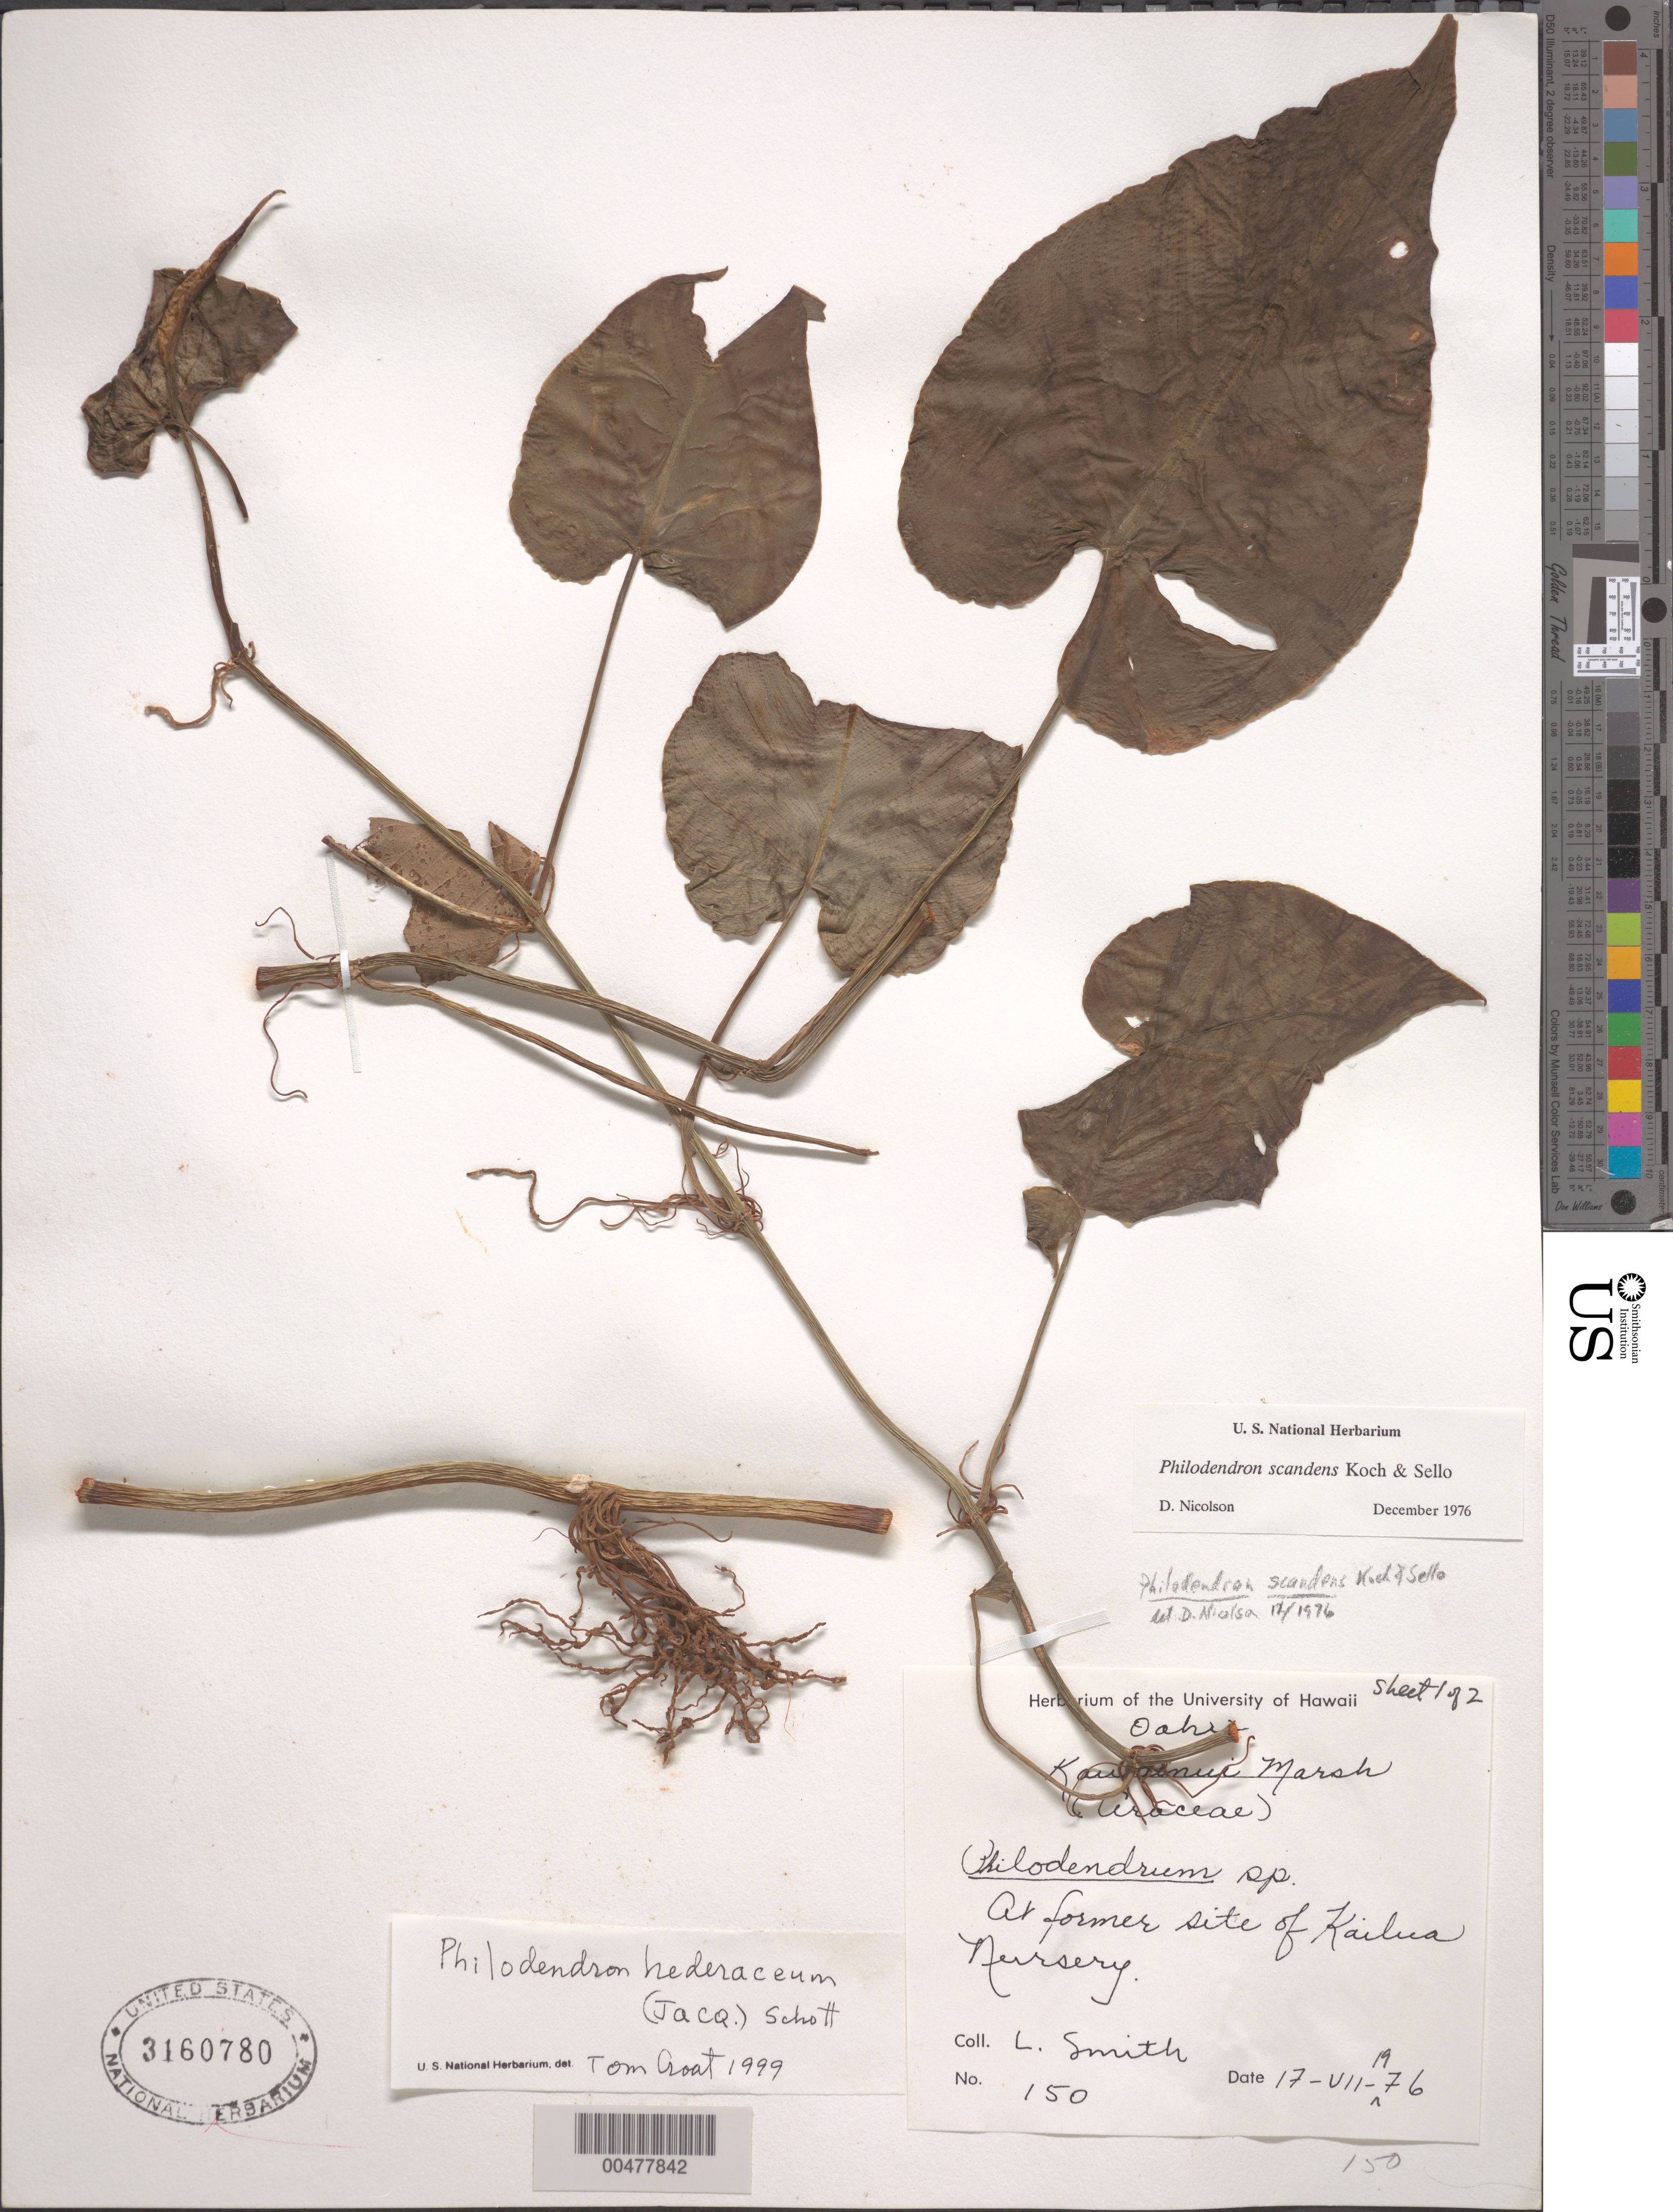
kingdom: Plantae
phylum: Tracheophyta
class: Liliopsida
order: Alismatales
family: Araceae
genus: Philodendron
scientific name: Philodendron hederaceum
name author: (Jacq.) Schott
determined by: Croat, Thomas B., Missouri Botanical Garden (MO)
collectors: L. Smith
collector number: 150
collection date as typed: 17 Jul 1976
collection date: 1976-07-17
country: United States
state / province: Hawaii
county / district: Honolulu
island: Oahu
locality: Kawainui Marsh, at former site of Kailua Nursery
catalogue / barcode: US 3160780